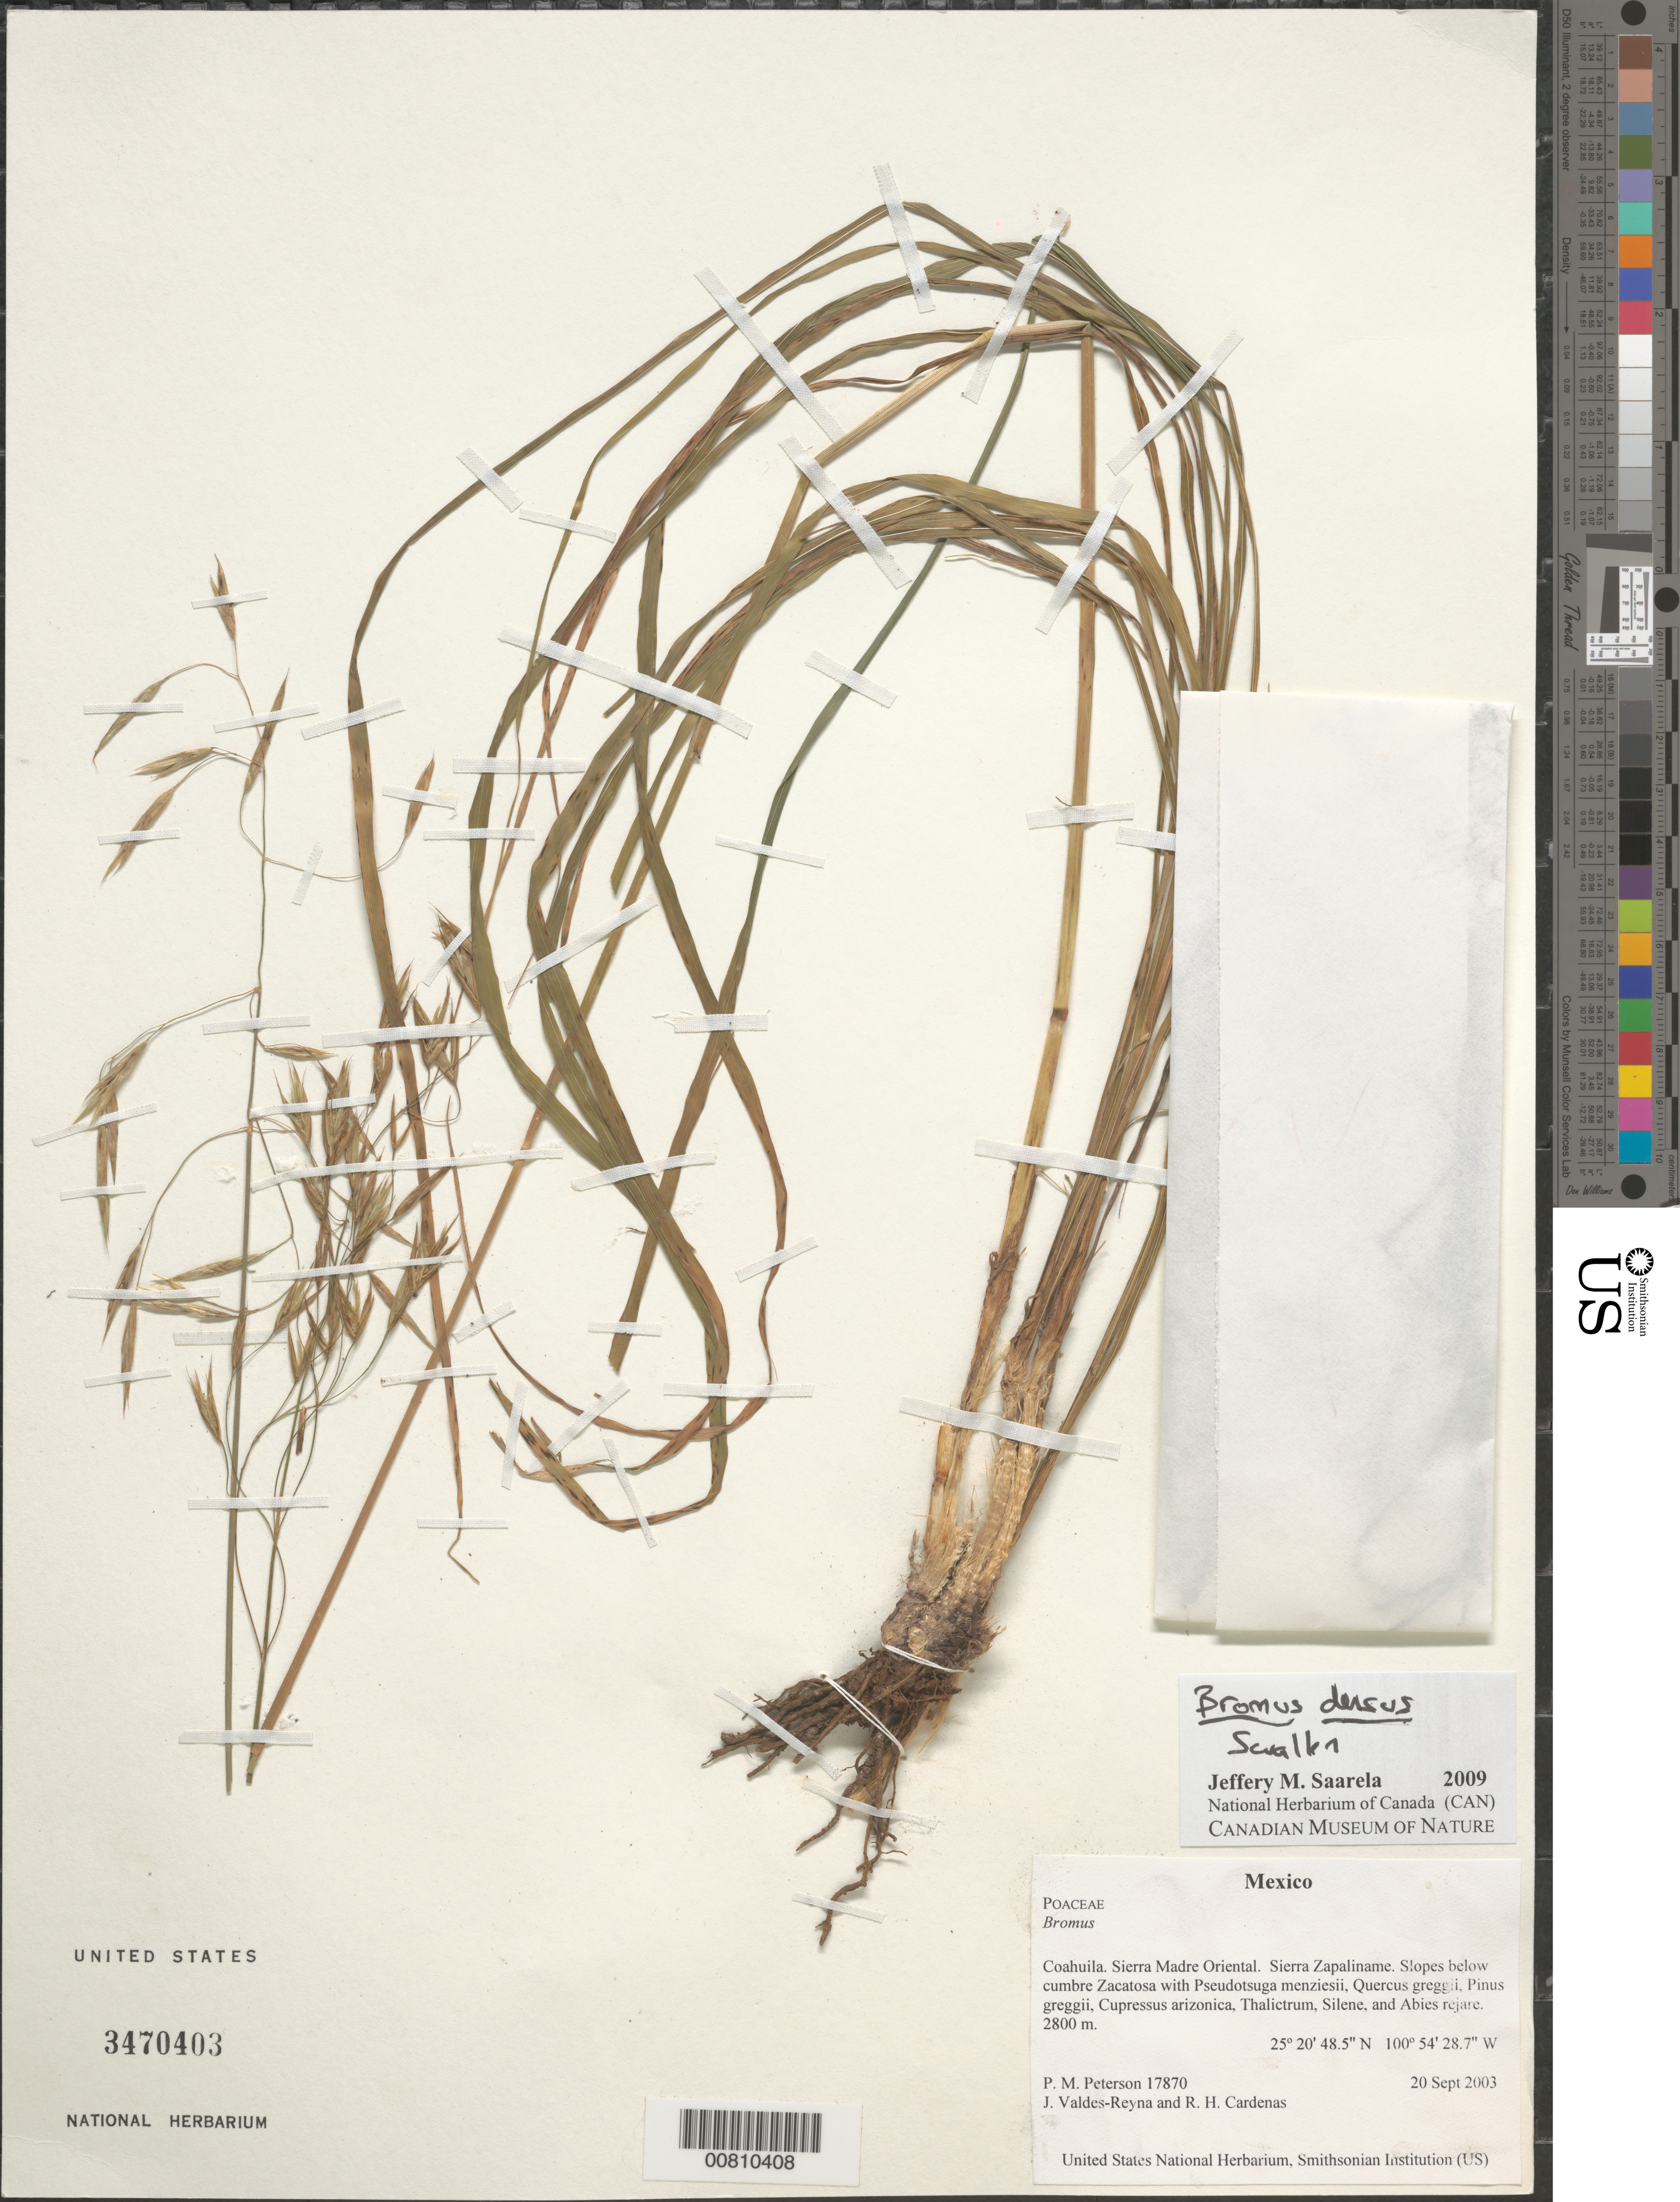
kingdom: Plantae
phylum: Tracheophyta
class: Liliopsida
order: Poales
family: Poaceae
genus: Bromus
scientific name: Bromus densus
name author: Swallen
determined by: Saarela, J. M., (CAN), Canadian Museum of Nature (CANADA)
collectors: P. M. Peterson, J. Valdés-Reyna & R. Cardenas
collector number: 17870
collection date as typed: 20 Sep 2003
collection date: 2003-09-20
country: Mexico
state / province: Coahuila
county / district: Sierra Madre Oriental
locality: Sierra Zapaliname. Slopes below cumbre Zacatosa with Pseudotsuga menziesii, Quercus greggii, Pinus greggii, Cupressus arizonica, Thalictrum, Silene, and Abies rejare.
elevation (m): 2800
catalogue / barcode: US 3470403